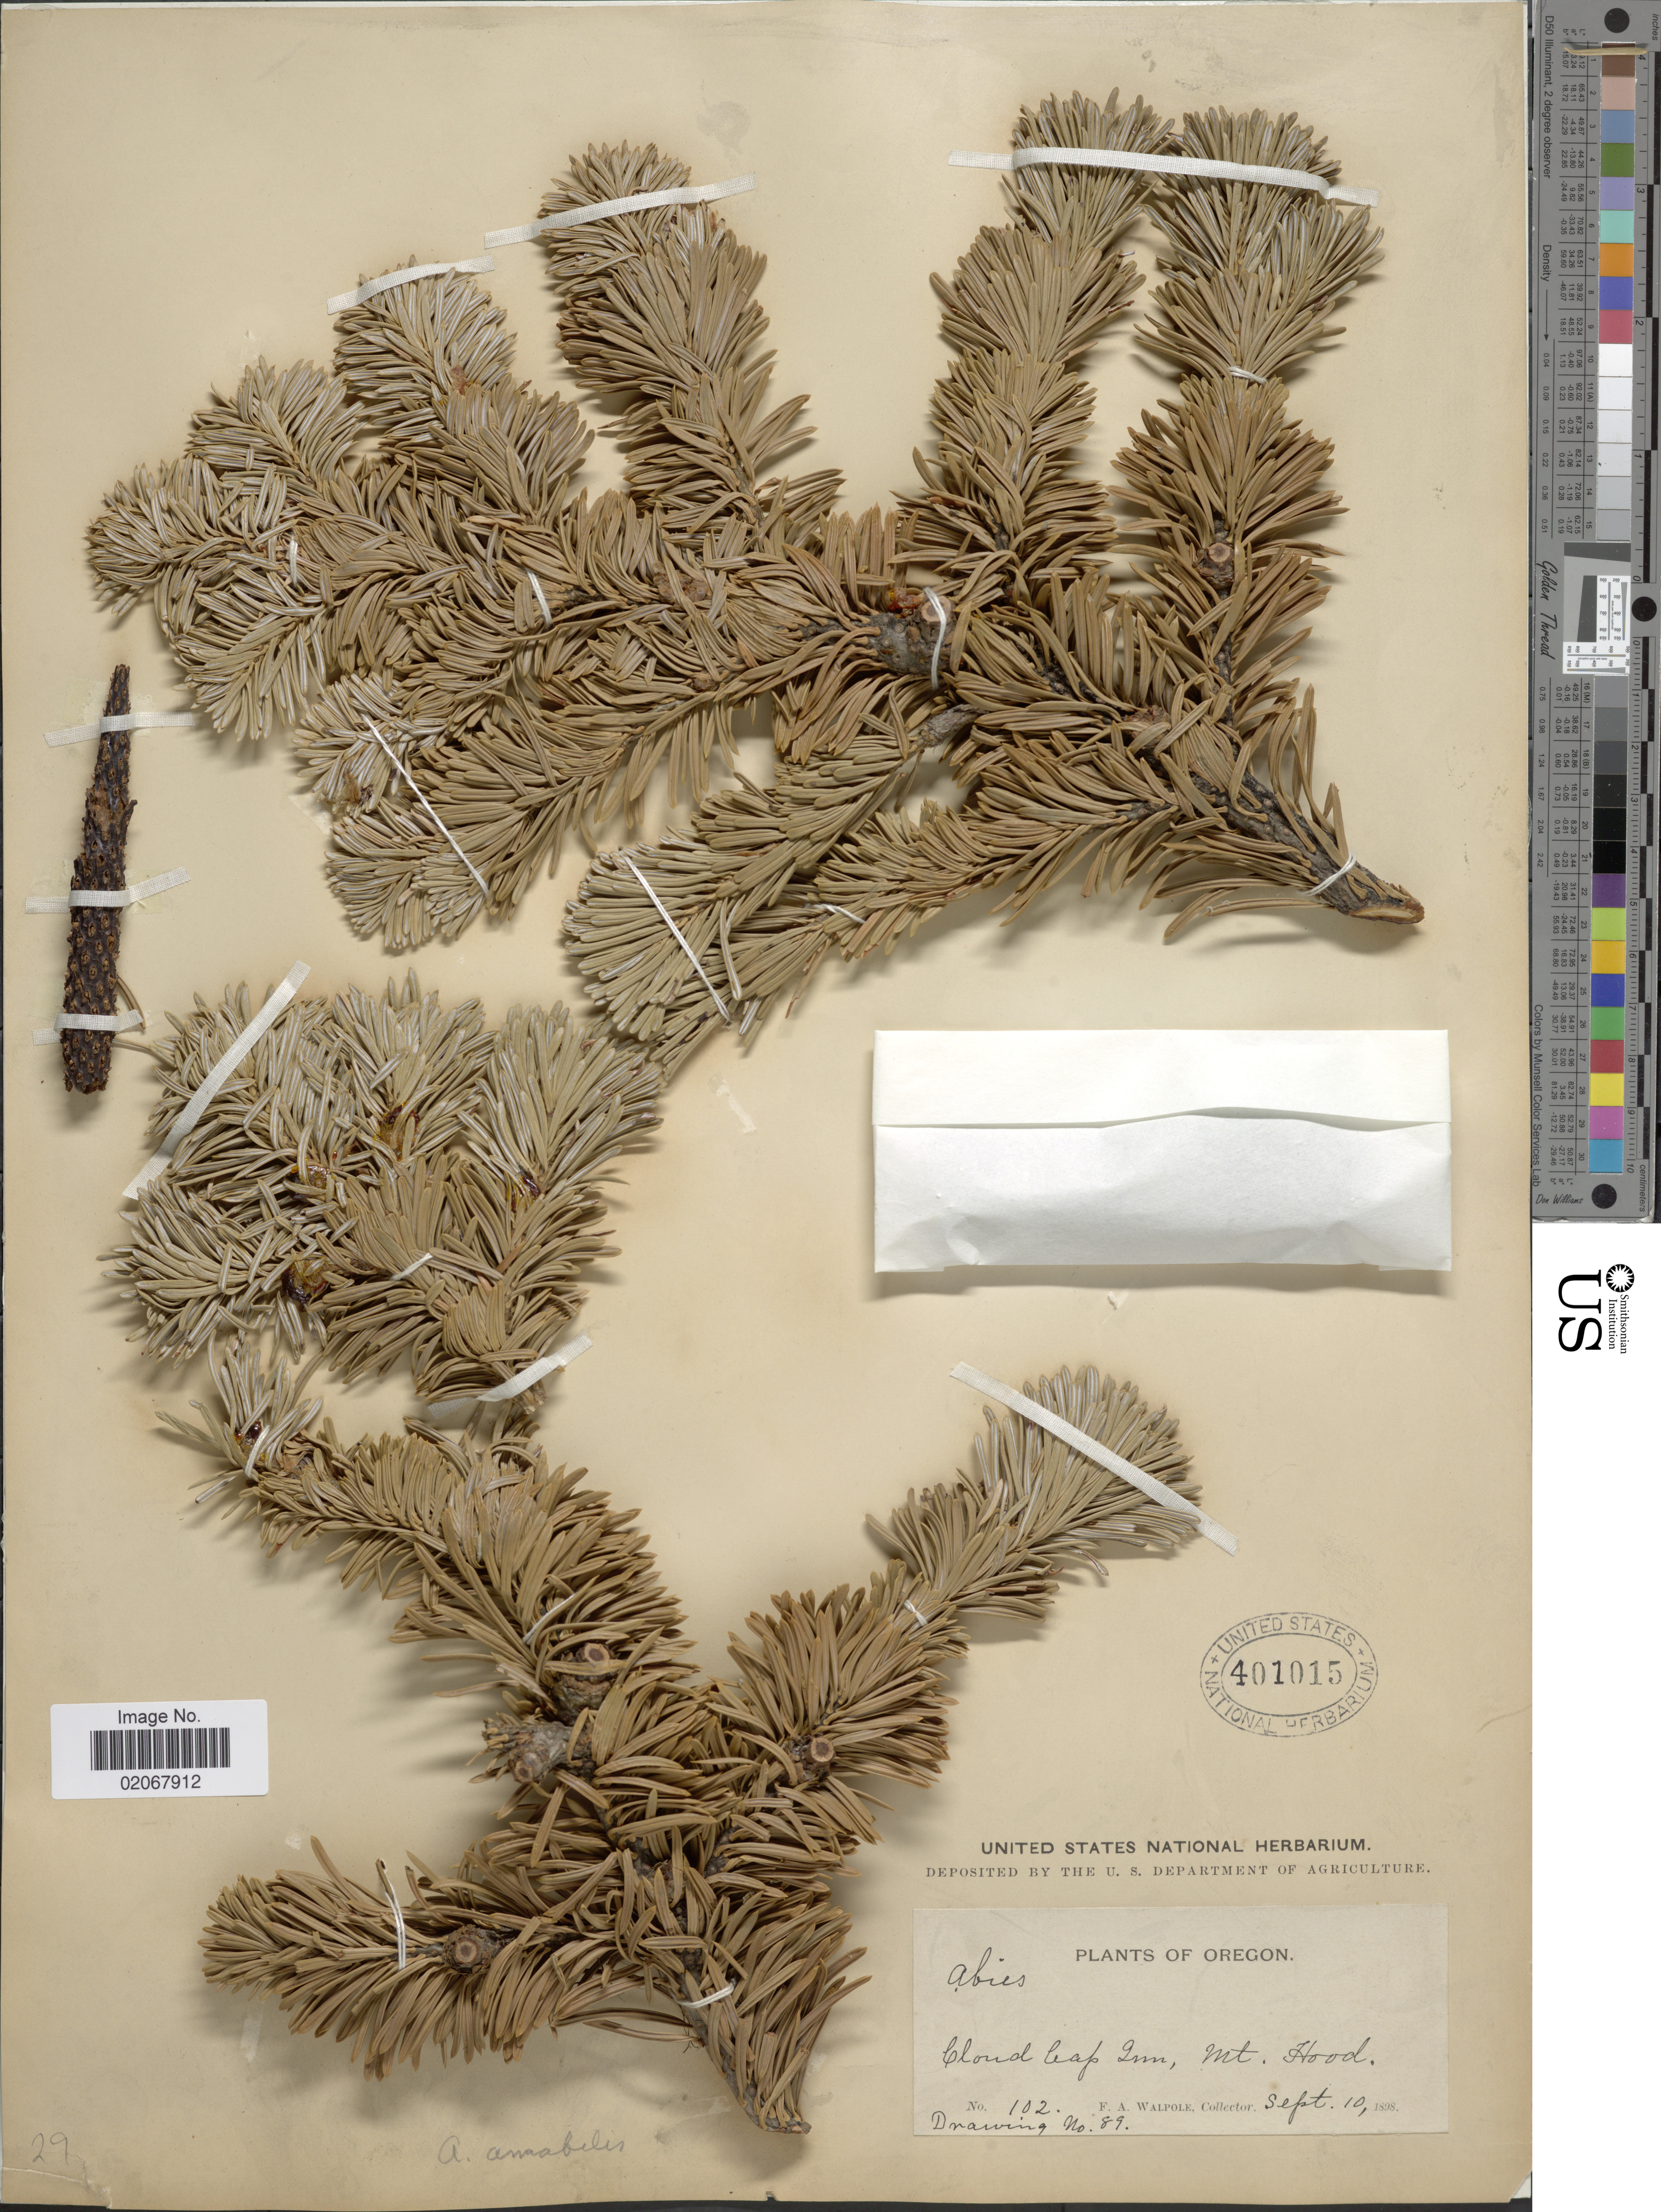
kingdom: Plantae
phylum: Tracheophyta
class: Pinopsida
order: Pinales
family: Pinaceae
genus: Abies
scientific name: Abies amabilis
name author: Douglas ex J. Forbes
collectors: F. Walpole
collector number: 102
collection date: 1898-09-10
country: United States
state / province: Oregon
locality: Cloud Cap Inn, Mt. Hood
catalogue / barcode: US 401015